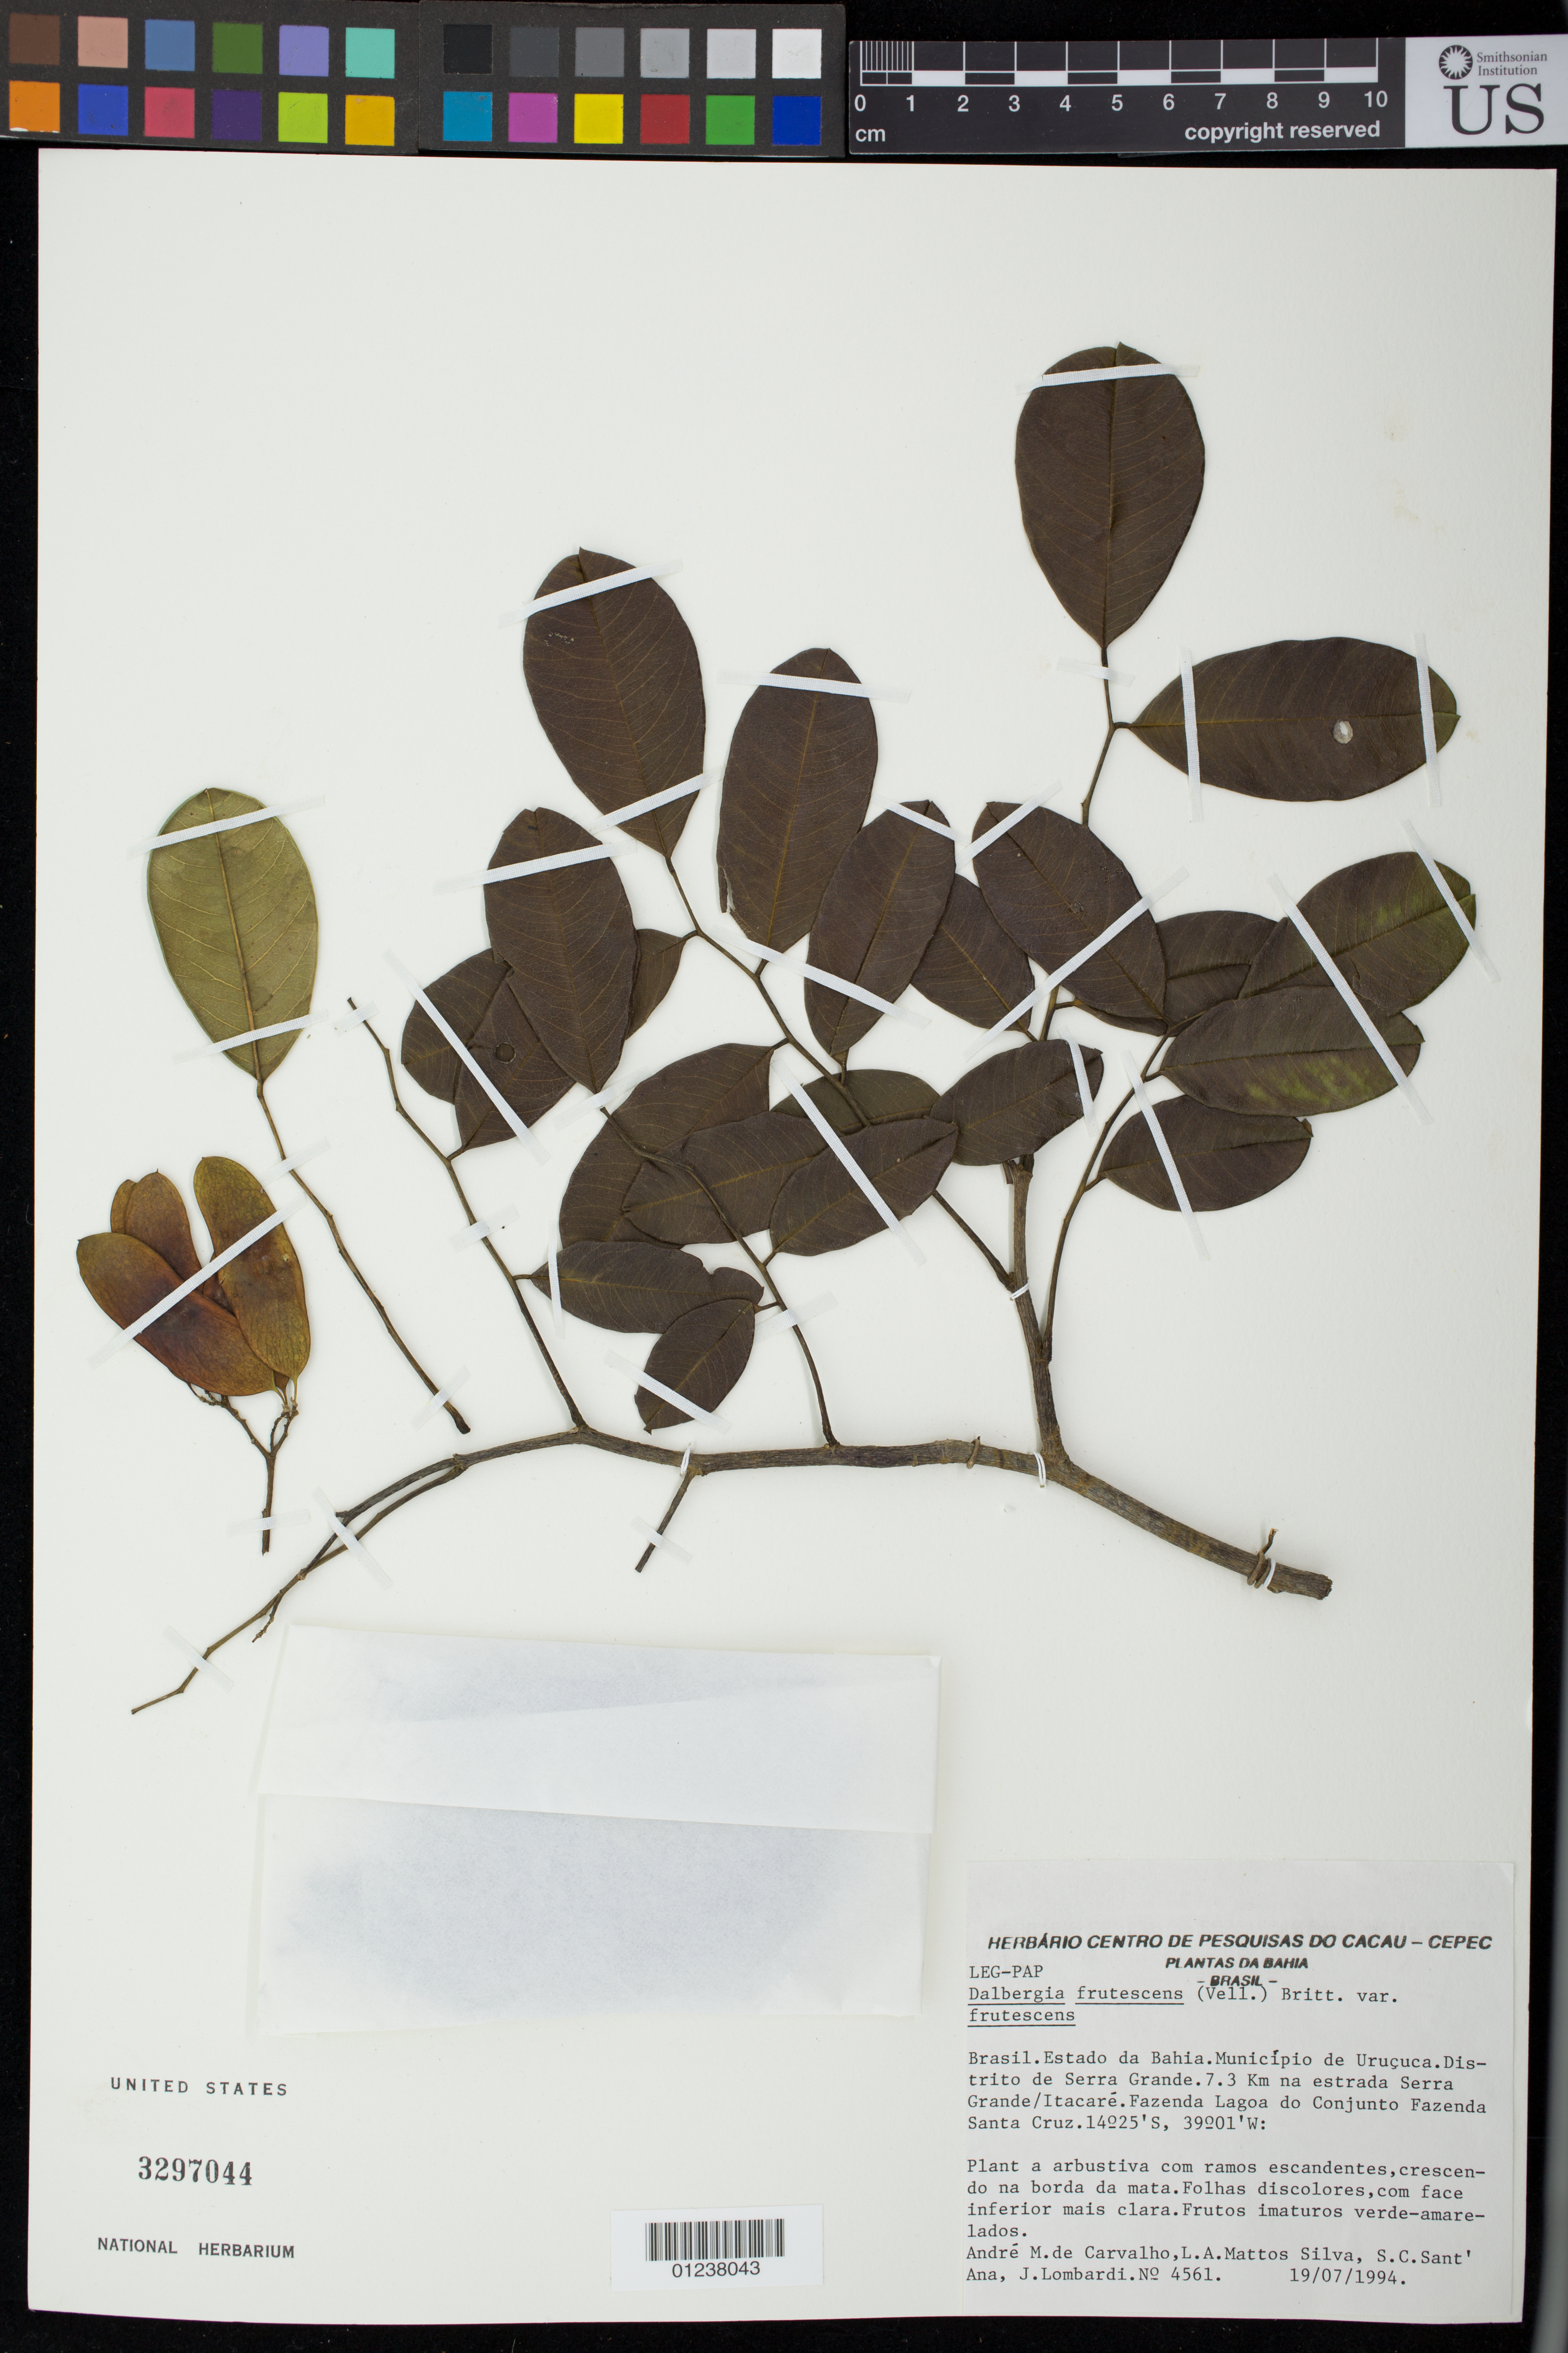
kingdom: Plantae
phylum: Tracheophyta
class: Magnoliopsida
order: Fabales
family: Fabaceae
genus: Dalbergia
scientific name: Dalbergia frutescens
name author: (Vell.) Britton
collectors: A. M. Carvalho, L. A. Mattos Silva, S. C. Sant'Ana & J. A. Lombardi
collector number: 4561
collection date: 1994-07-19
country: Brazil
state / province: Bahia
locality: Municipio de Urucuca. Distrito de Serra Grande. 7.3 Km na estrada Serra Grande / Itacare. Fazenda Lagoa do Conjunto Fazenda Santa Cruz.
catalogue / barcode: US 3297044